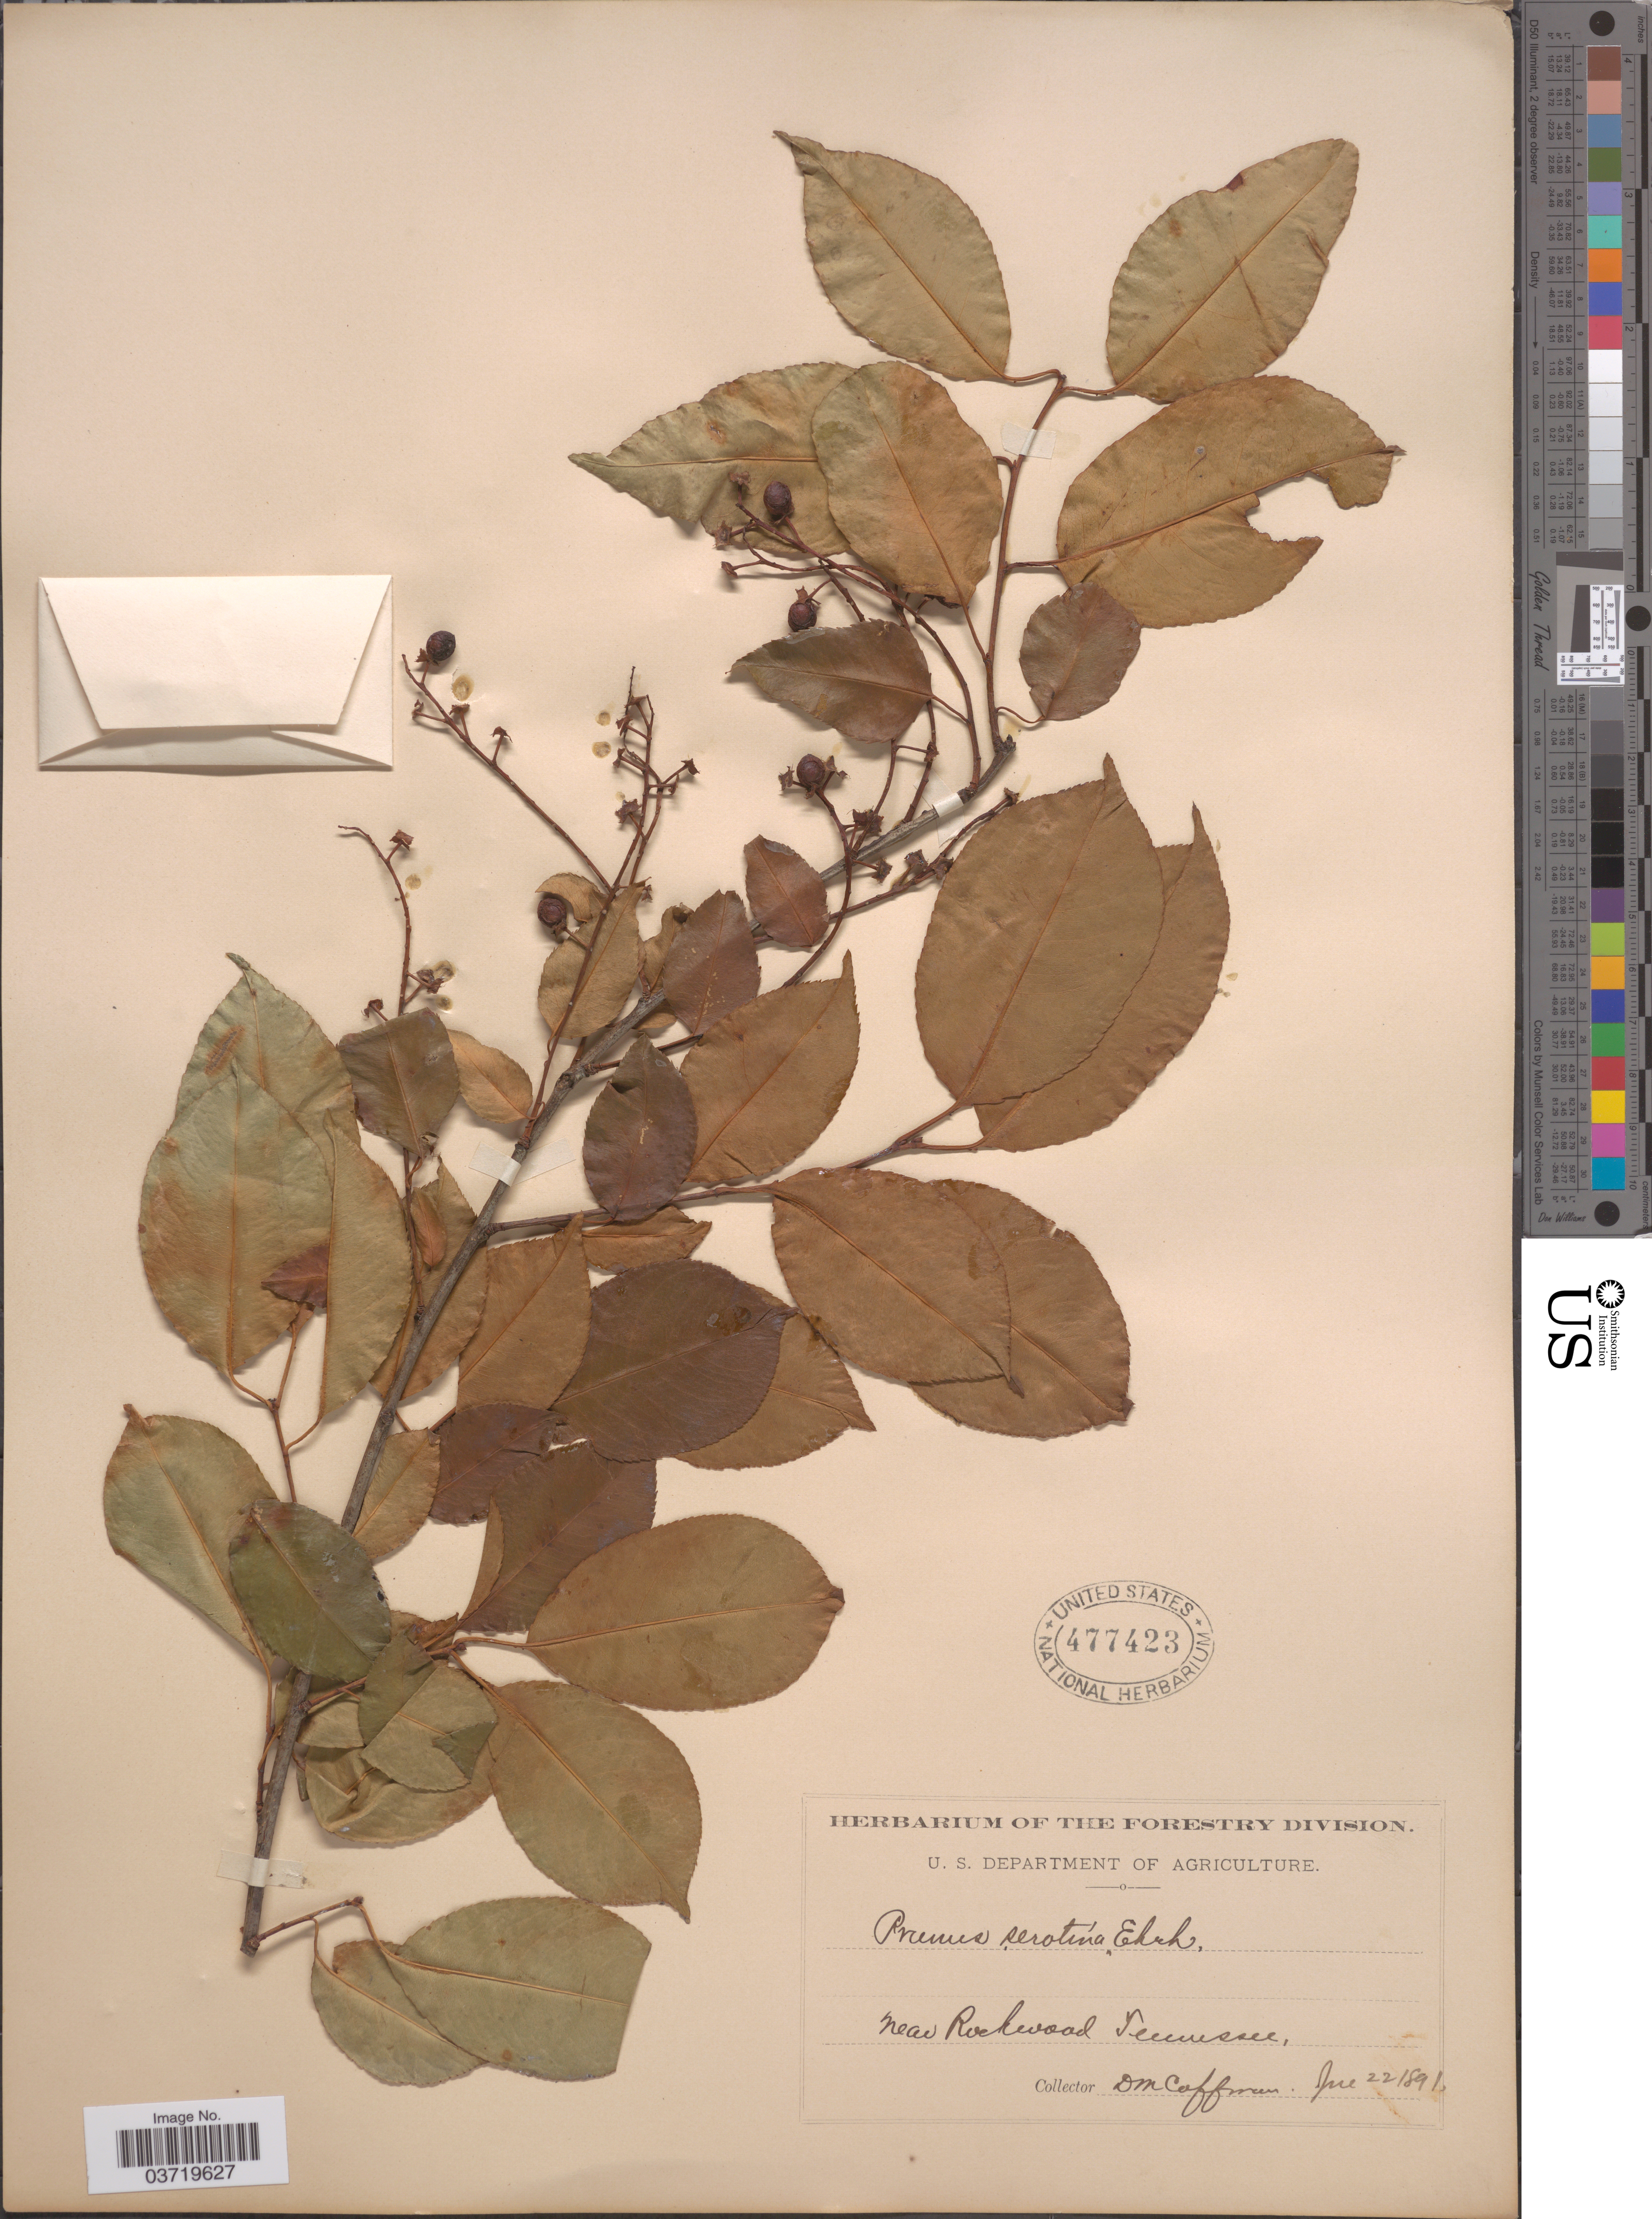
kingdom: Plantae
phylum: Tracheophyta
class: Magnoliopsida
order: Rosales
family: Rosaceae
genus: Prunus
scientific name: Prunus serotina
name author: Ehrh.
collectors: D. M. Coffman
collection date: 1891-06-22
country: United States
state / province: Tennessee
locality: Near Rockwood.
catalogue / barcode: US 477423